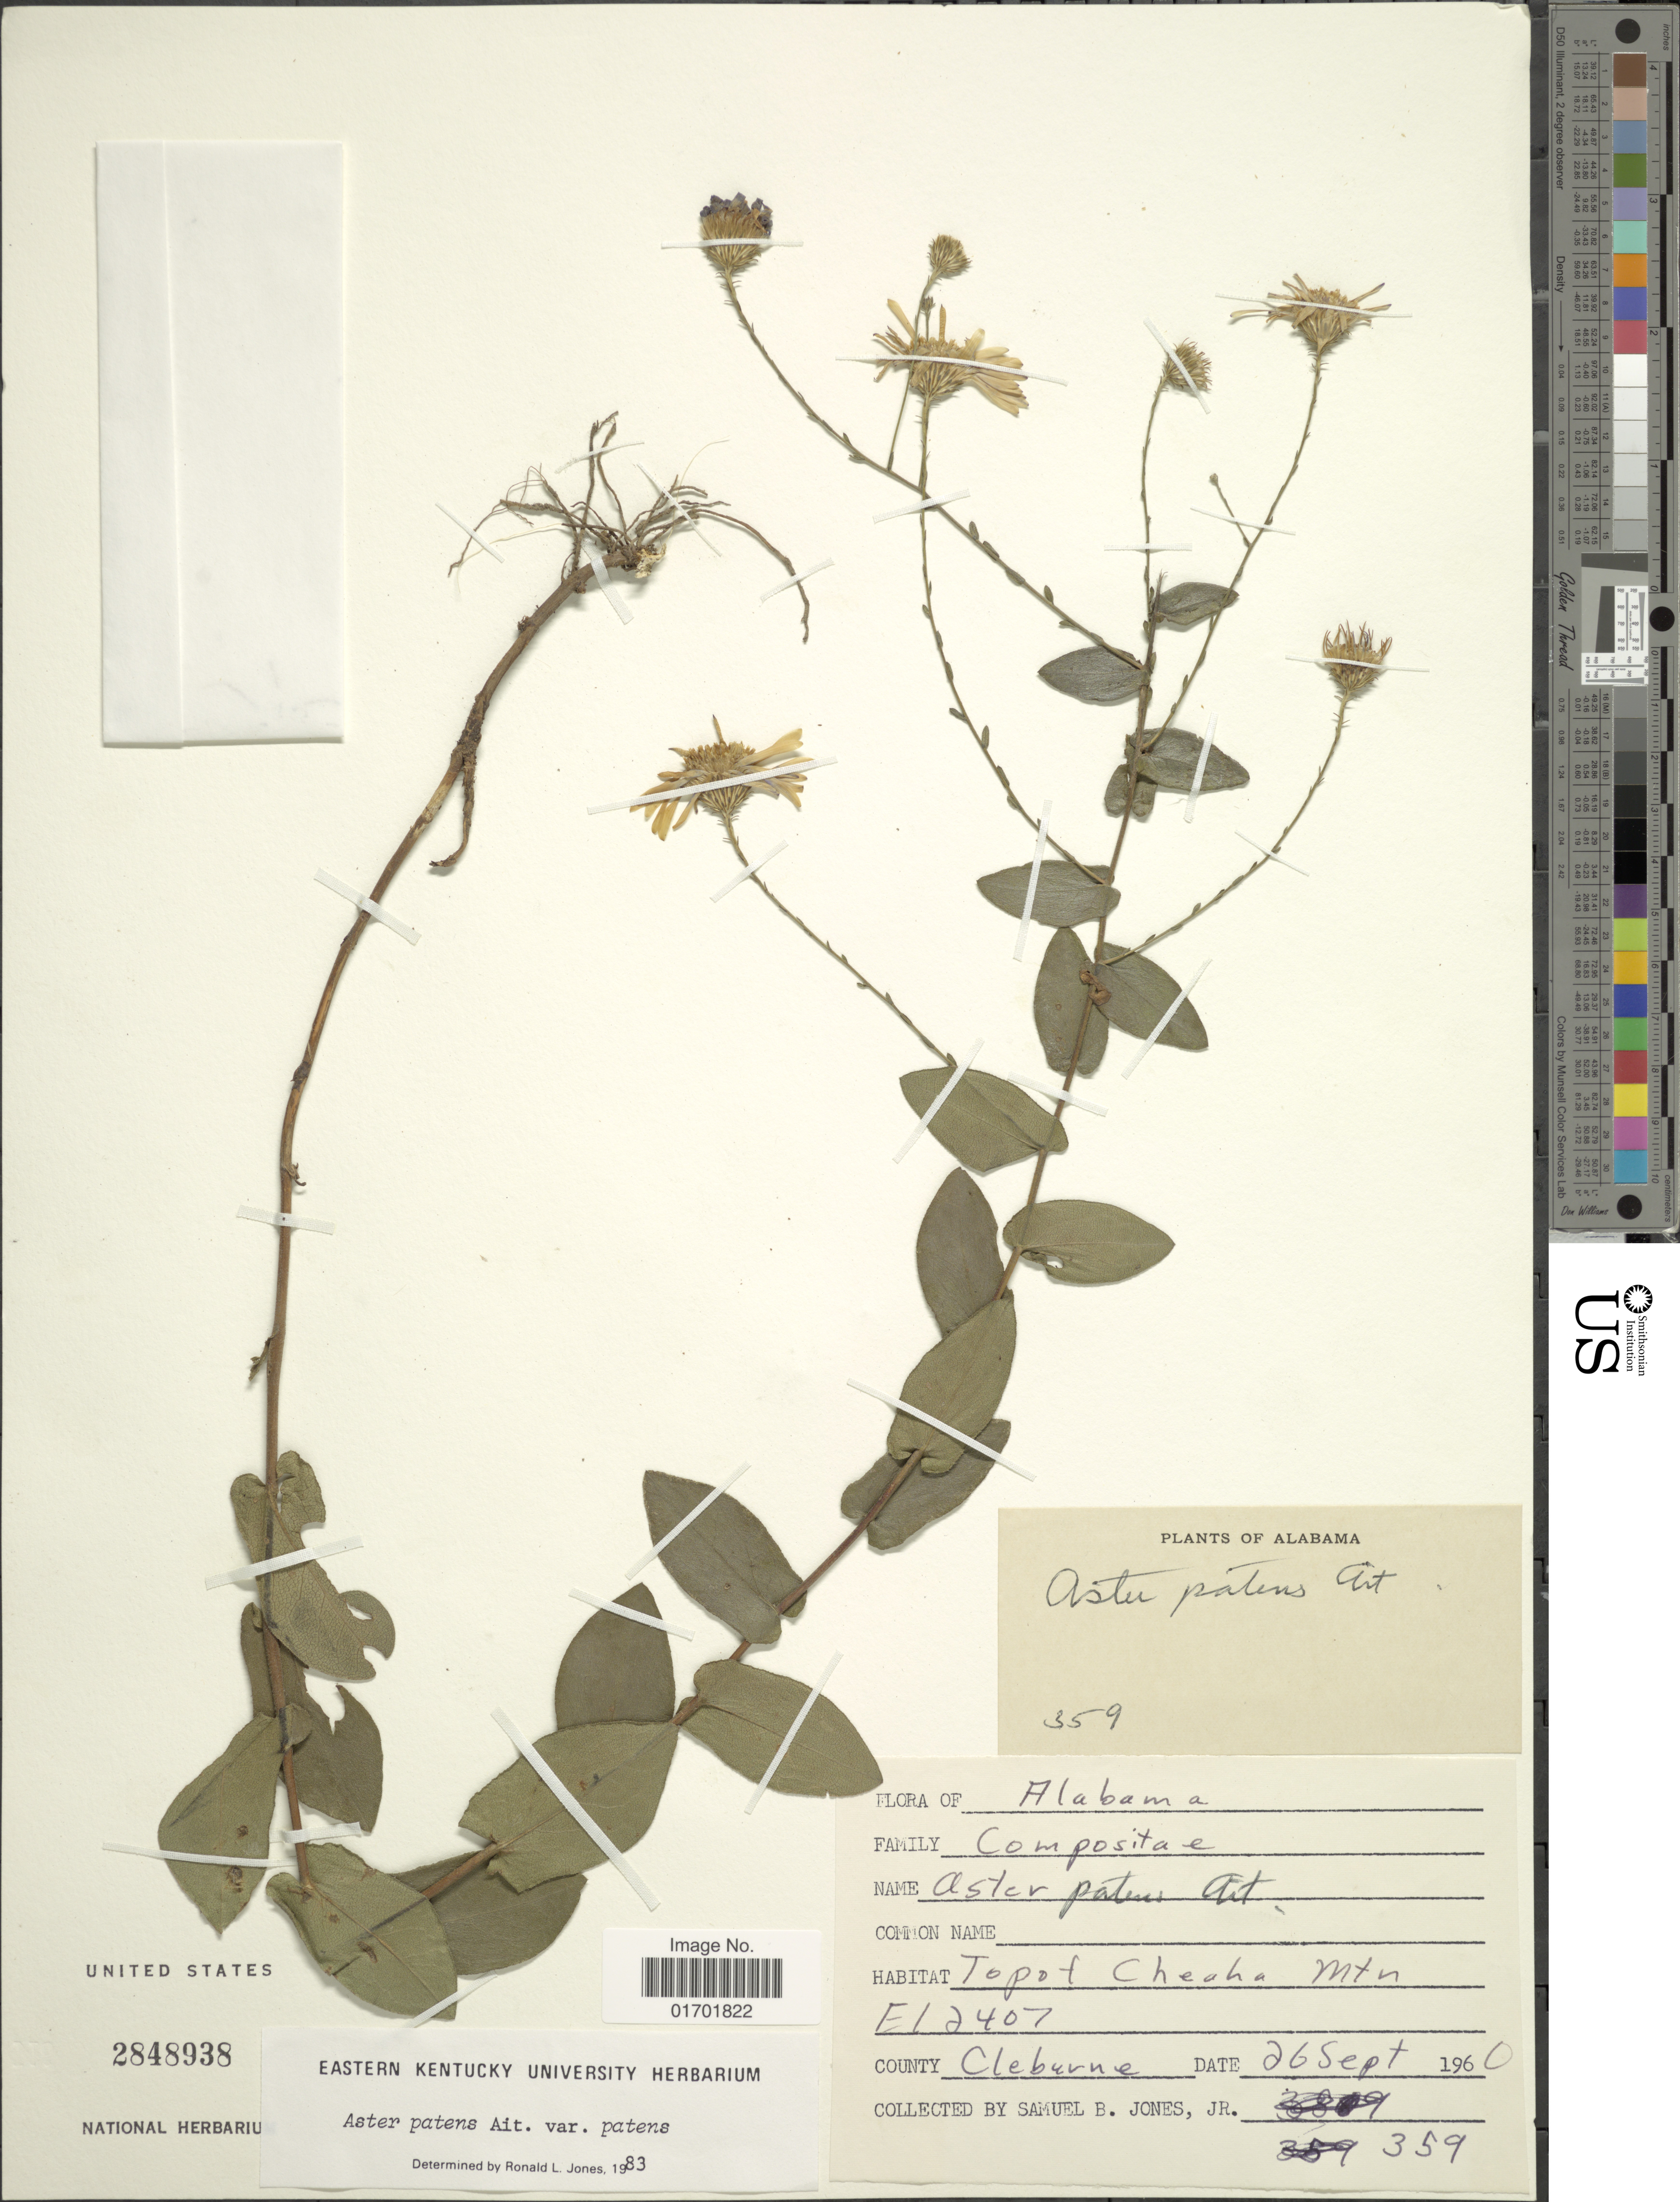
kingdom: Plantae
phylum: Tracheophyta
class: Magnoliopsida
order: Asterales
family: Asteraceae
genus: Symphyotrichum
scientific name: Symphyotrichum patens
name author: (Aiton) G.L. Nesom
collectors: S. B. Jones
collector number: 359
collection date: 1960-09-26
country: United States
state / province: Alabama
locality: County: Cleburne. Top of Cheaha Mtn. EL2407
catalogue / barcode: US 2848938